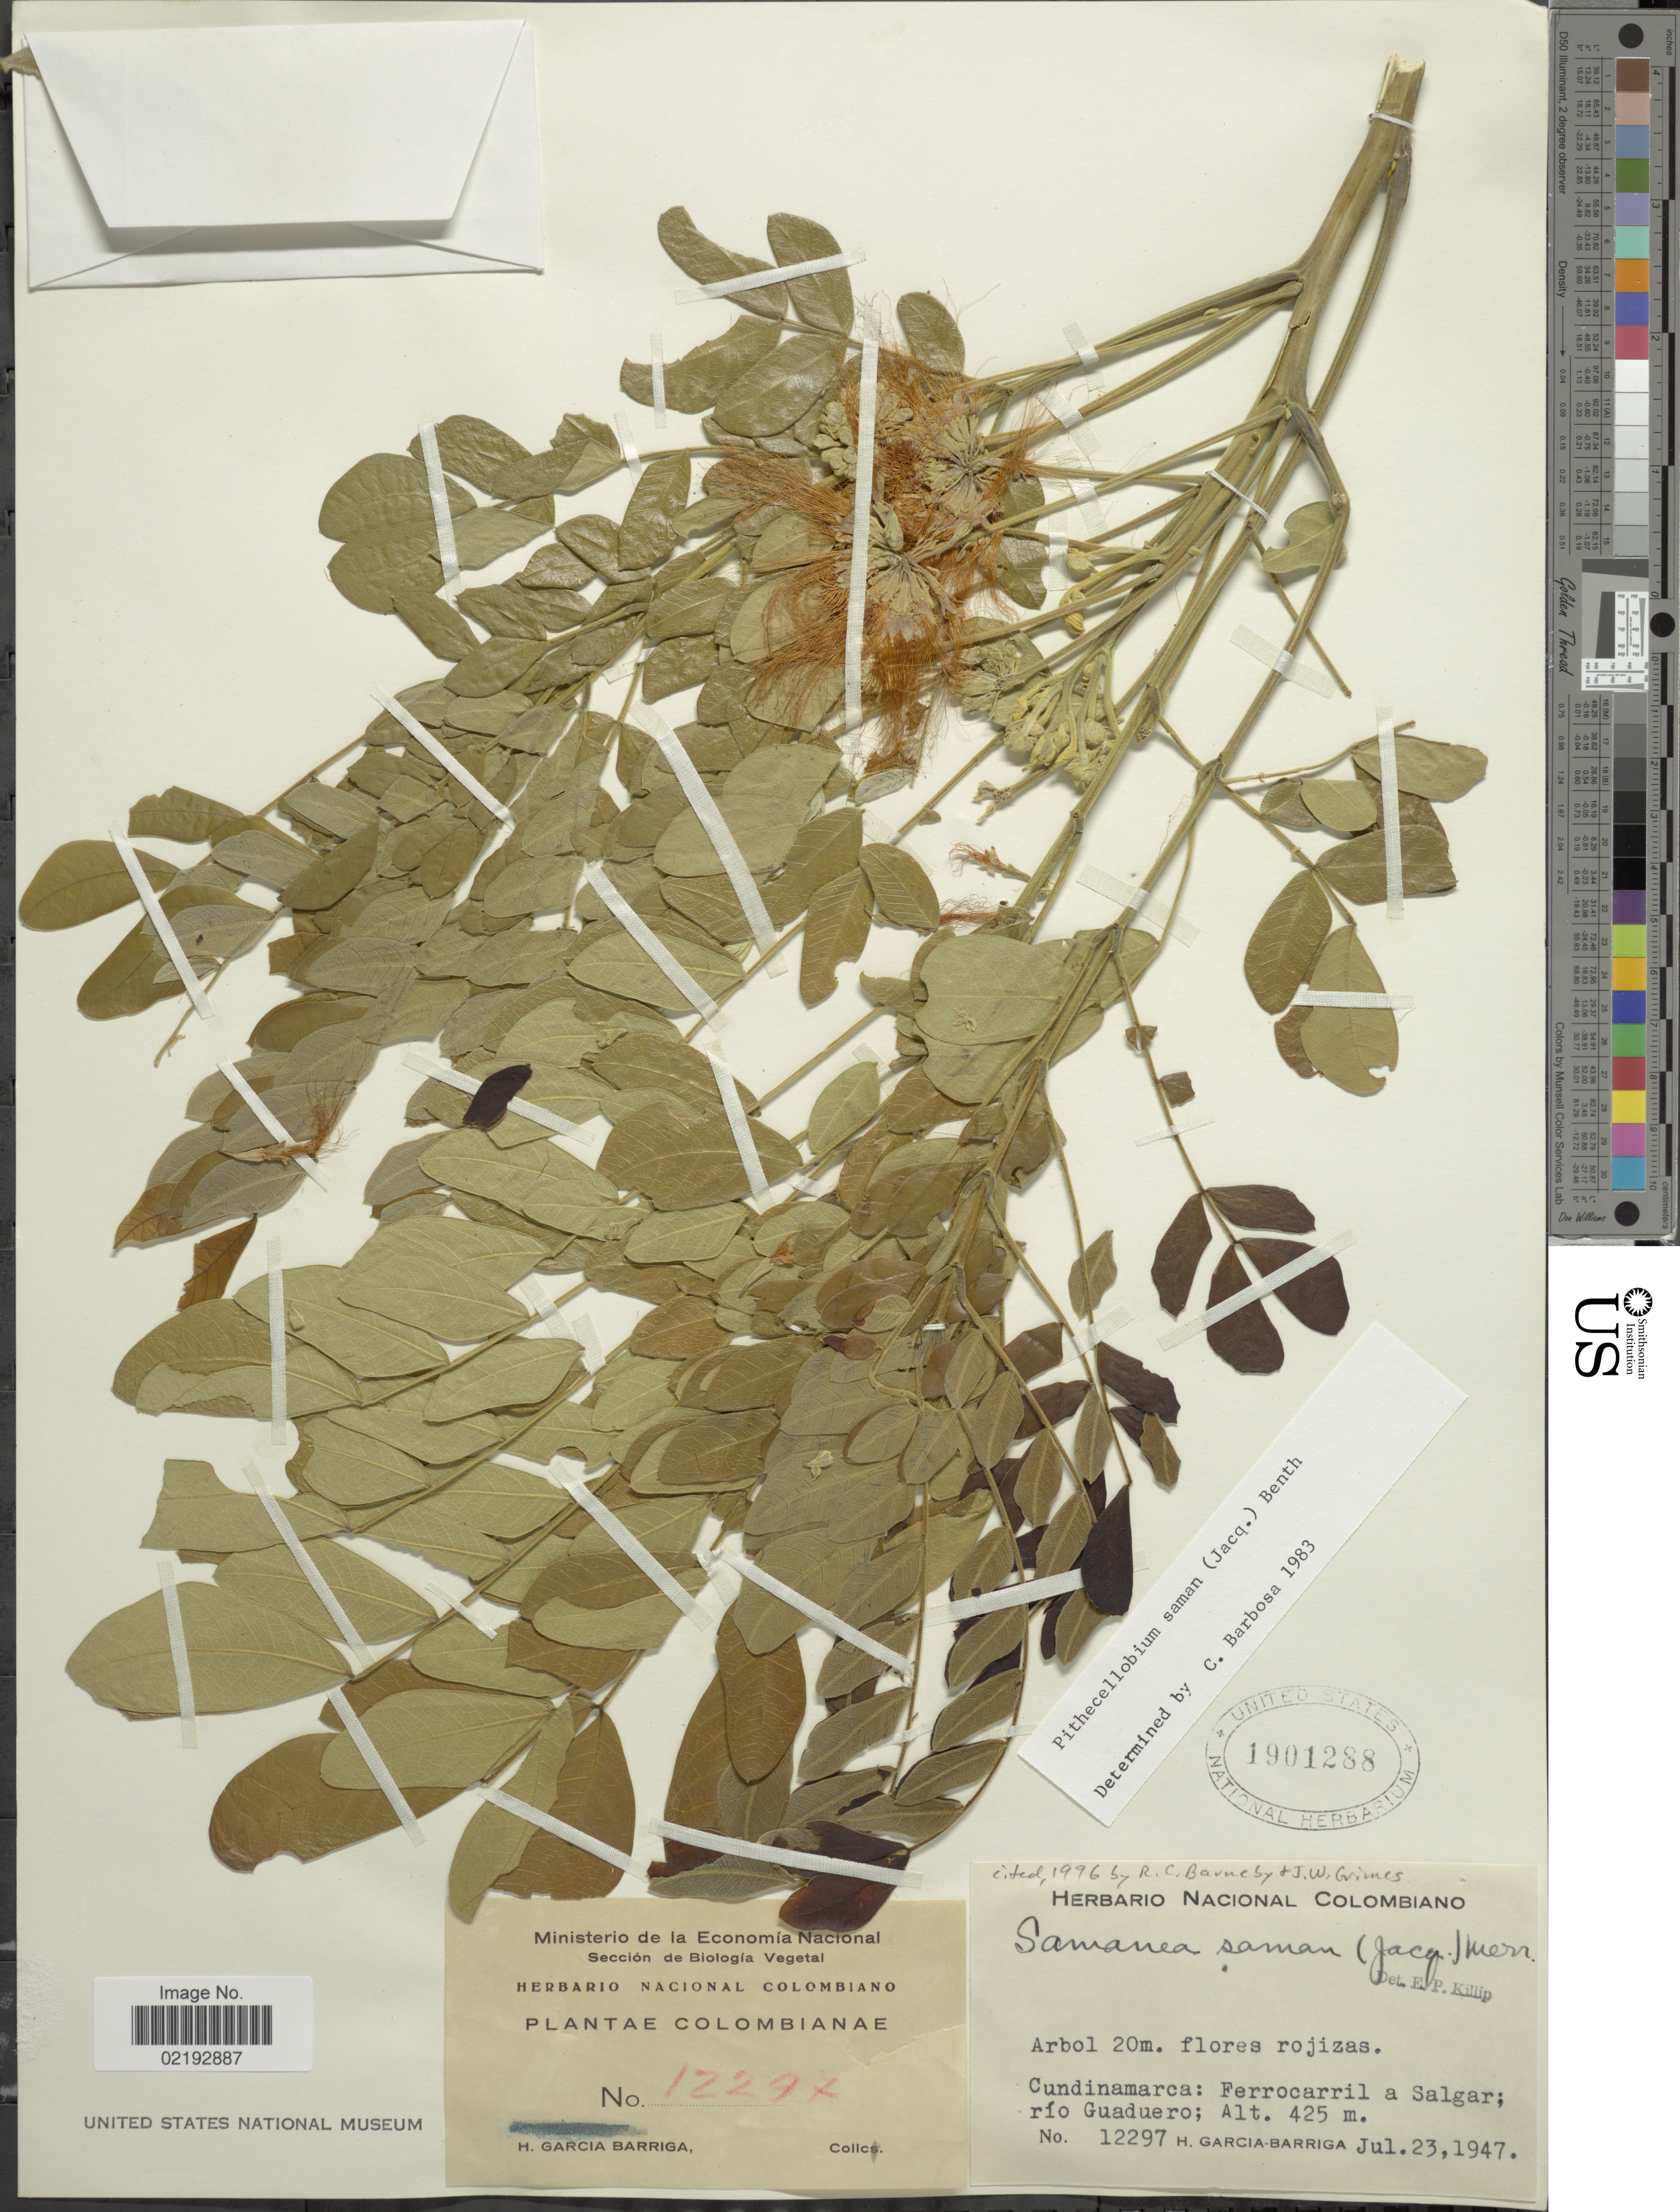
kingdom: Plantae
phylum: Tracheophyta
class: Magnoliopsida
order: Fabales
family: Fabaceae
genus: Samanea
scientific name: Samanea saman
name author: (Jacq.) Merr.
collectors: H. García Barriga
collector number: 12297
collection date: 1947-07-23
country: Colombia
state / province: Cundinamarca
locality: Ferrocarril a Salgar, rio Guaduero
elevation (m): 425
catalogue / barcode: US 1901288